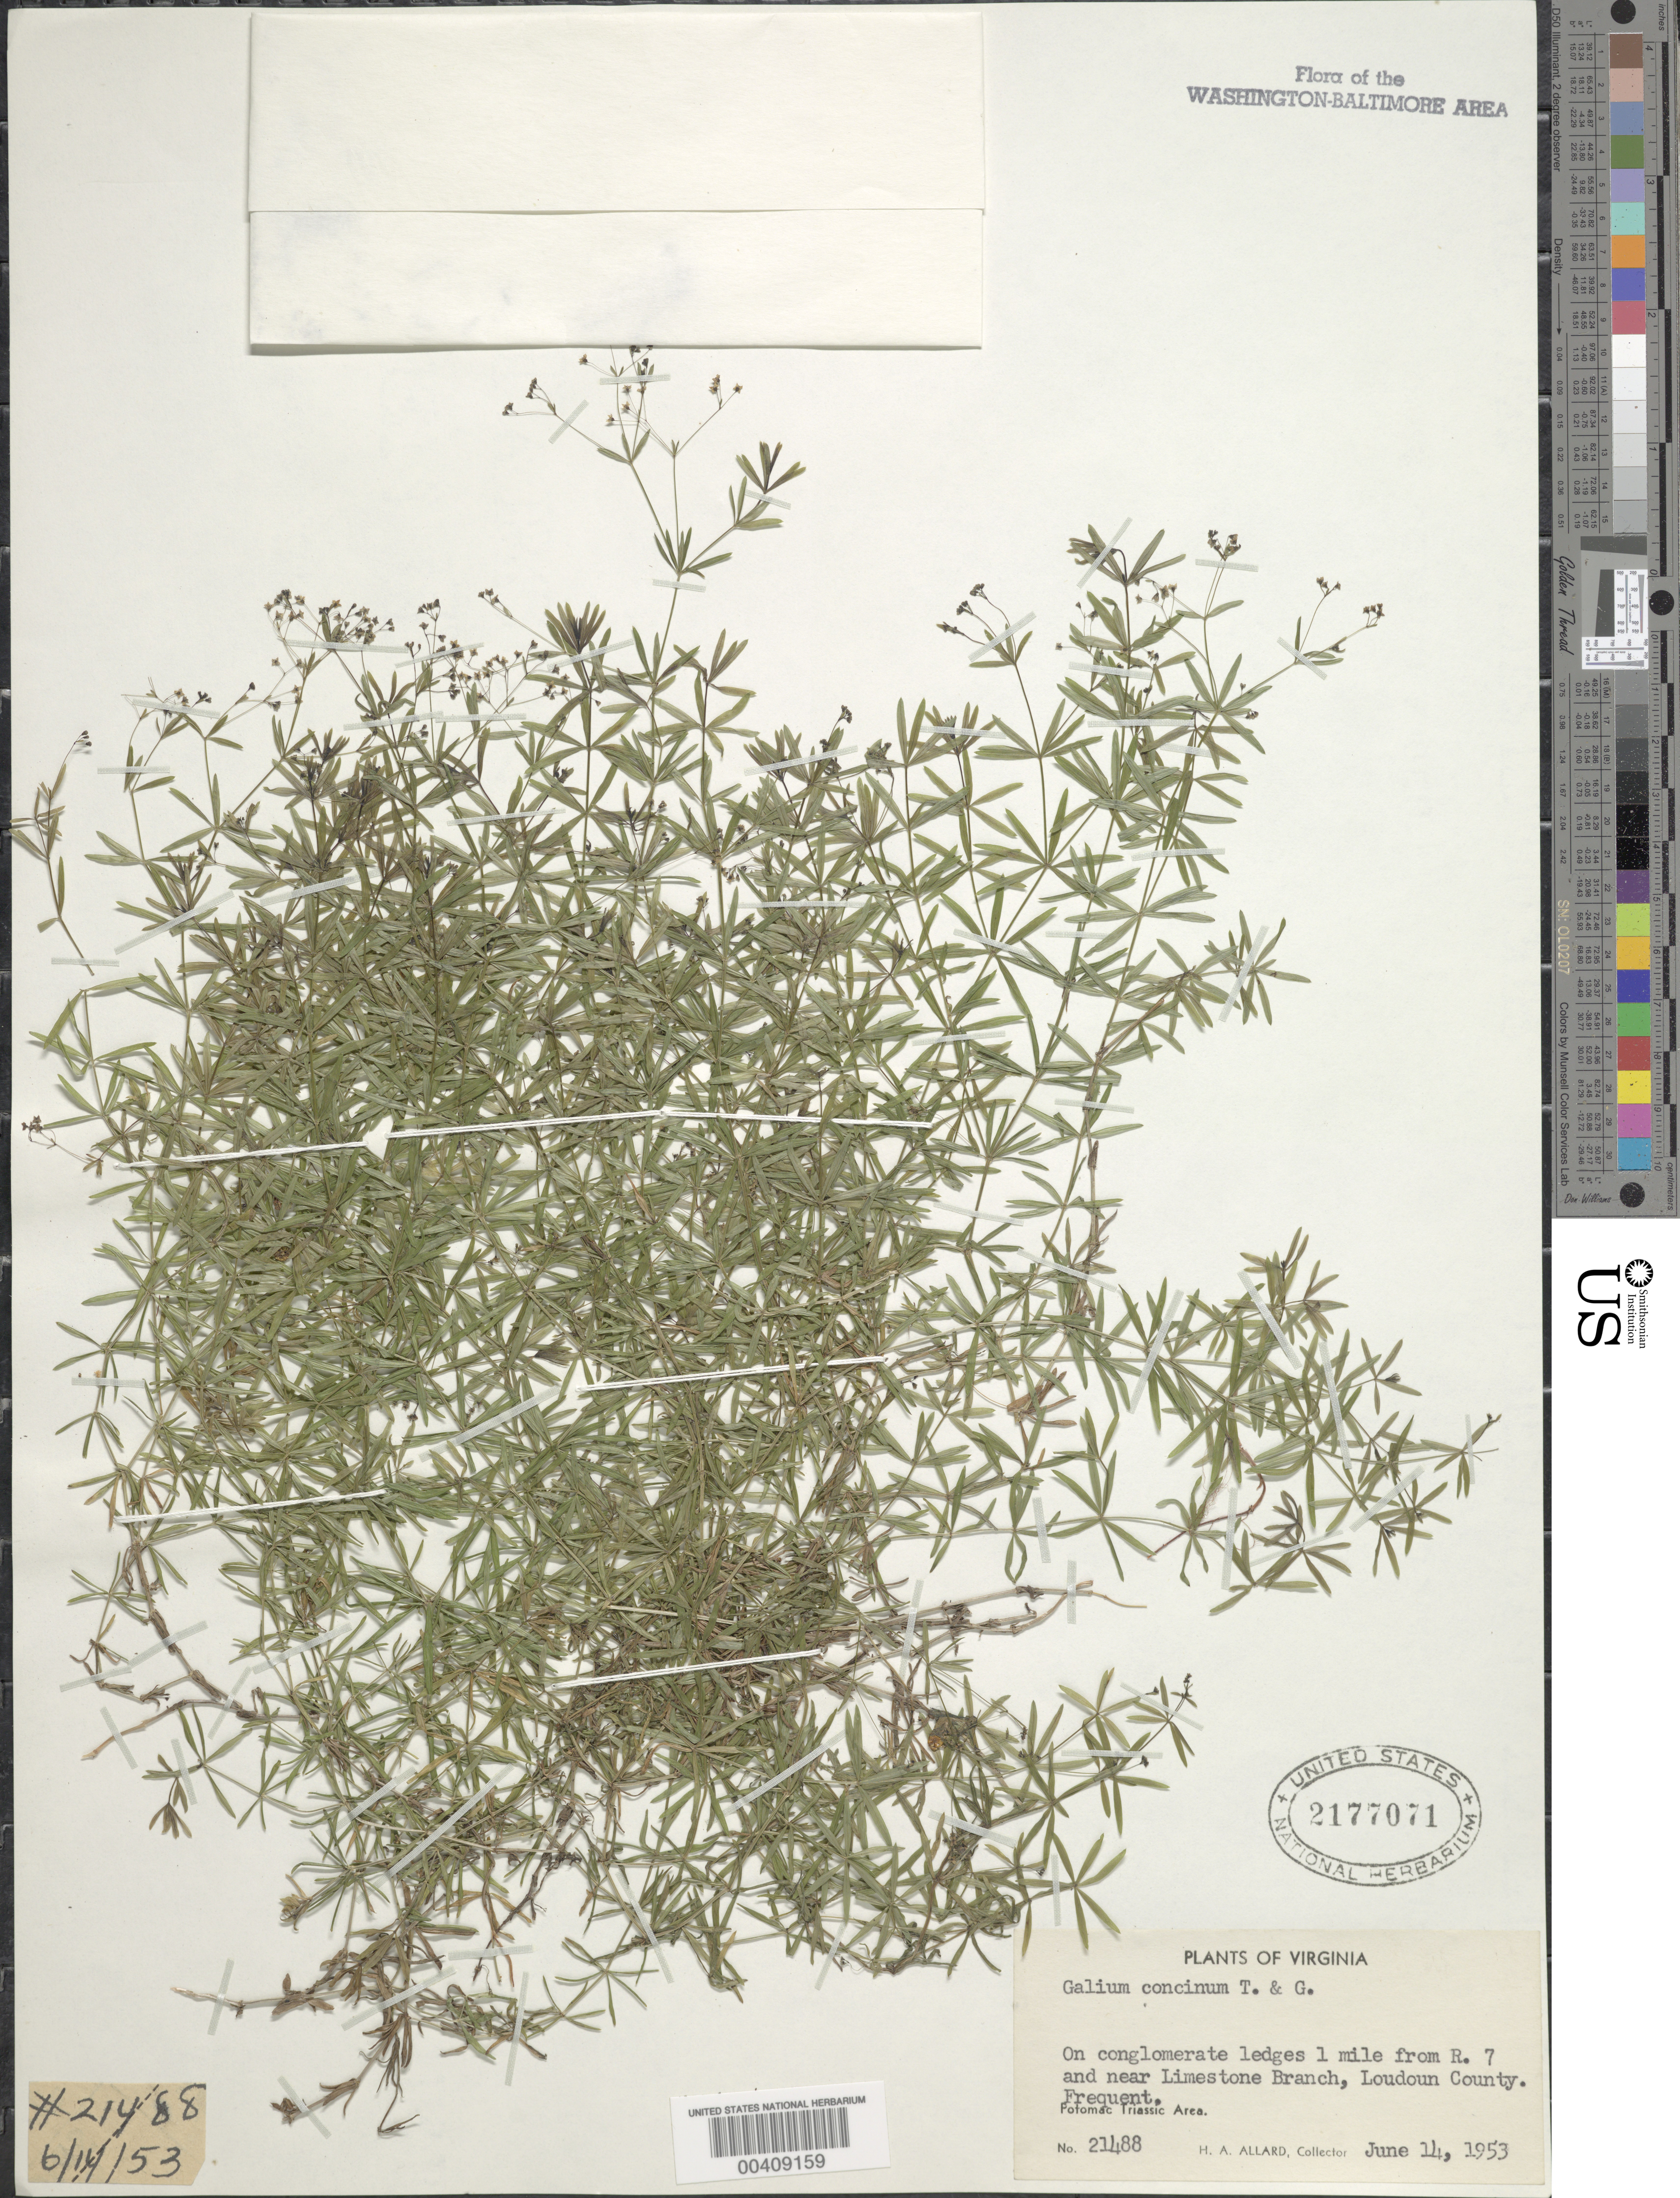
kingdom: Plantae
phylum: Tracheophyta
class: Magnoliopsida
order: Gentianales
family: Rubiaceae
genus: Galium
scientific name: Galium concinnum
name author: Torr. & A. Gray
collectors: H. A. Allard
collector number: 21488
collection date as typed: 14 Jun 1953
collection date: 1953-06-14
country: United States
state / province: Virginia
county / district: Loudoun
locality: Near Limestone Branch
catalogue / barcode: US 2177071